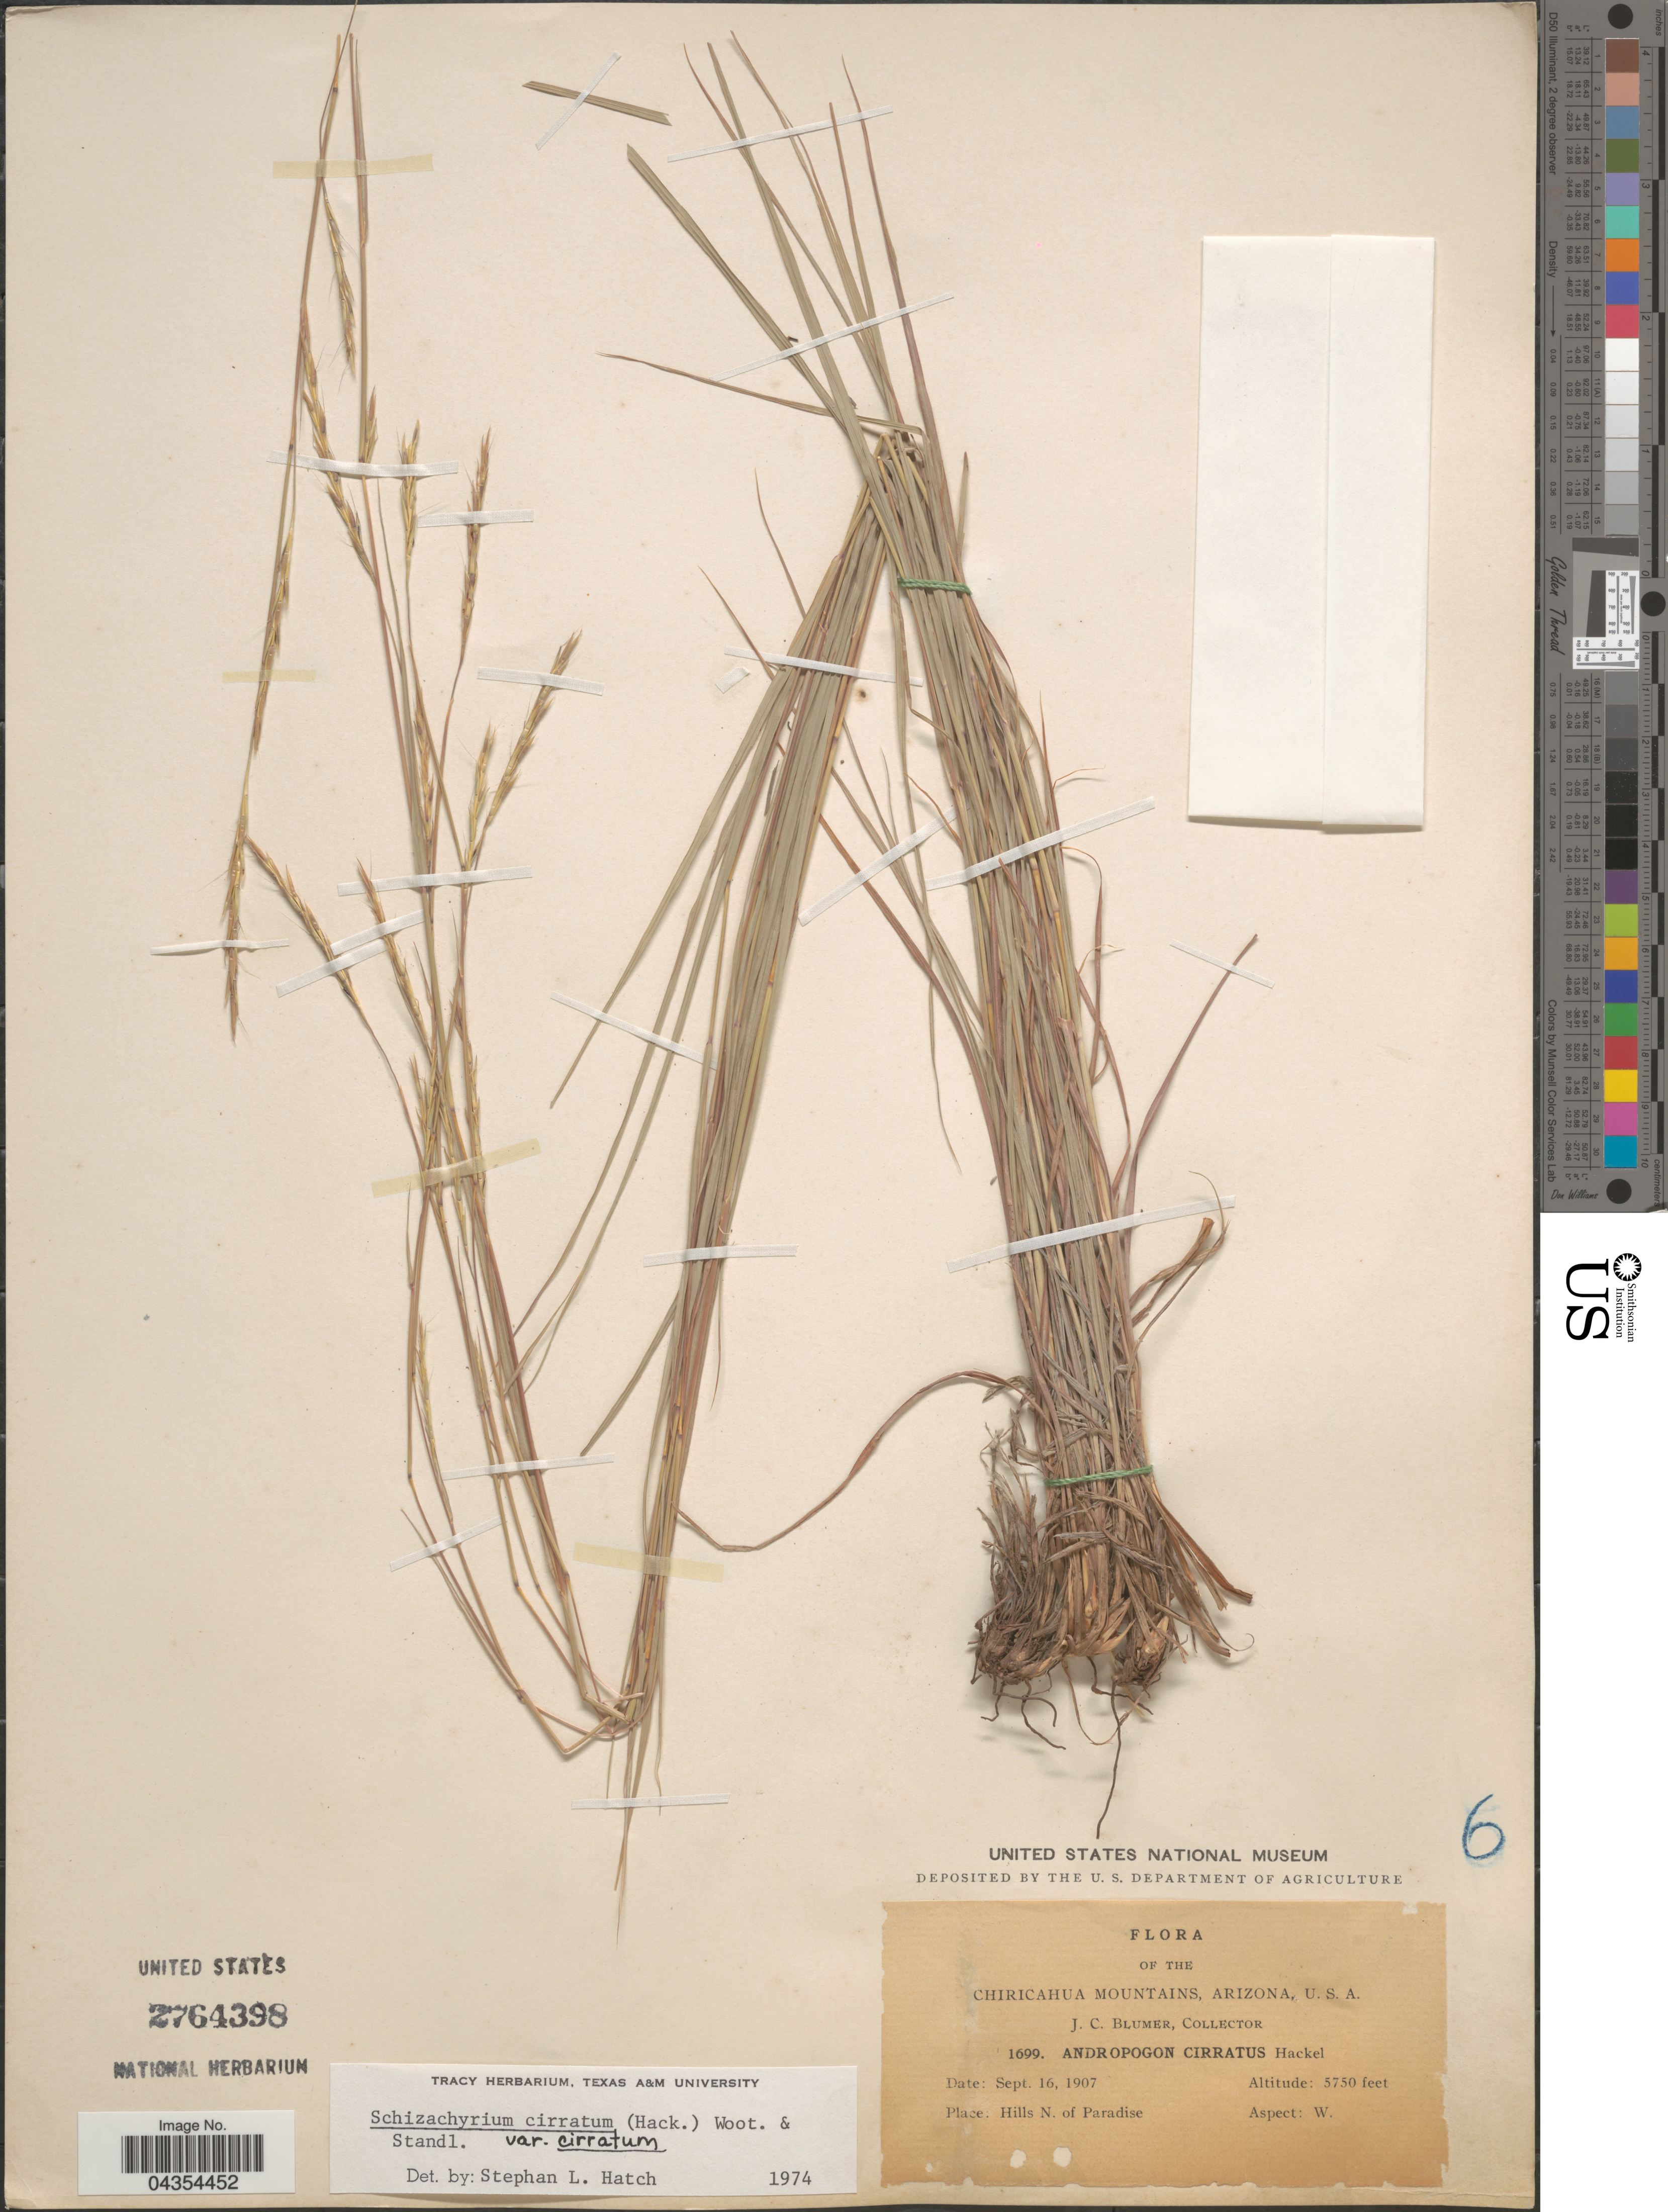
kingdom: Plantae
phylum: Tracheophyta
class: Liliopsida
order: Poales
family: Poaceae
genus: Schizachyrium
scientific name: Schizachyrium cirratum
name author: (Hack.) Wooton & Standl.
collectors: J. C. Blumer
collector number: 1699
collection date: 1907-09-16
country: United States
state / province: Arizona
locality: The Chiricahua Mountains. Hills N. of Paradise. Aspct: W.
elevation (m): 1753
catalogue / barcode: US 2764398